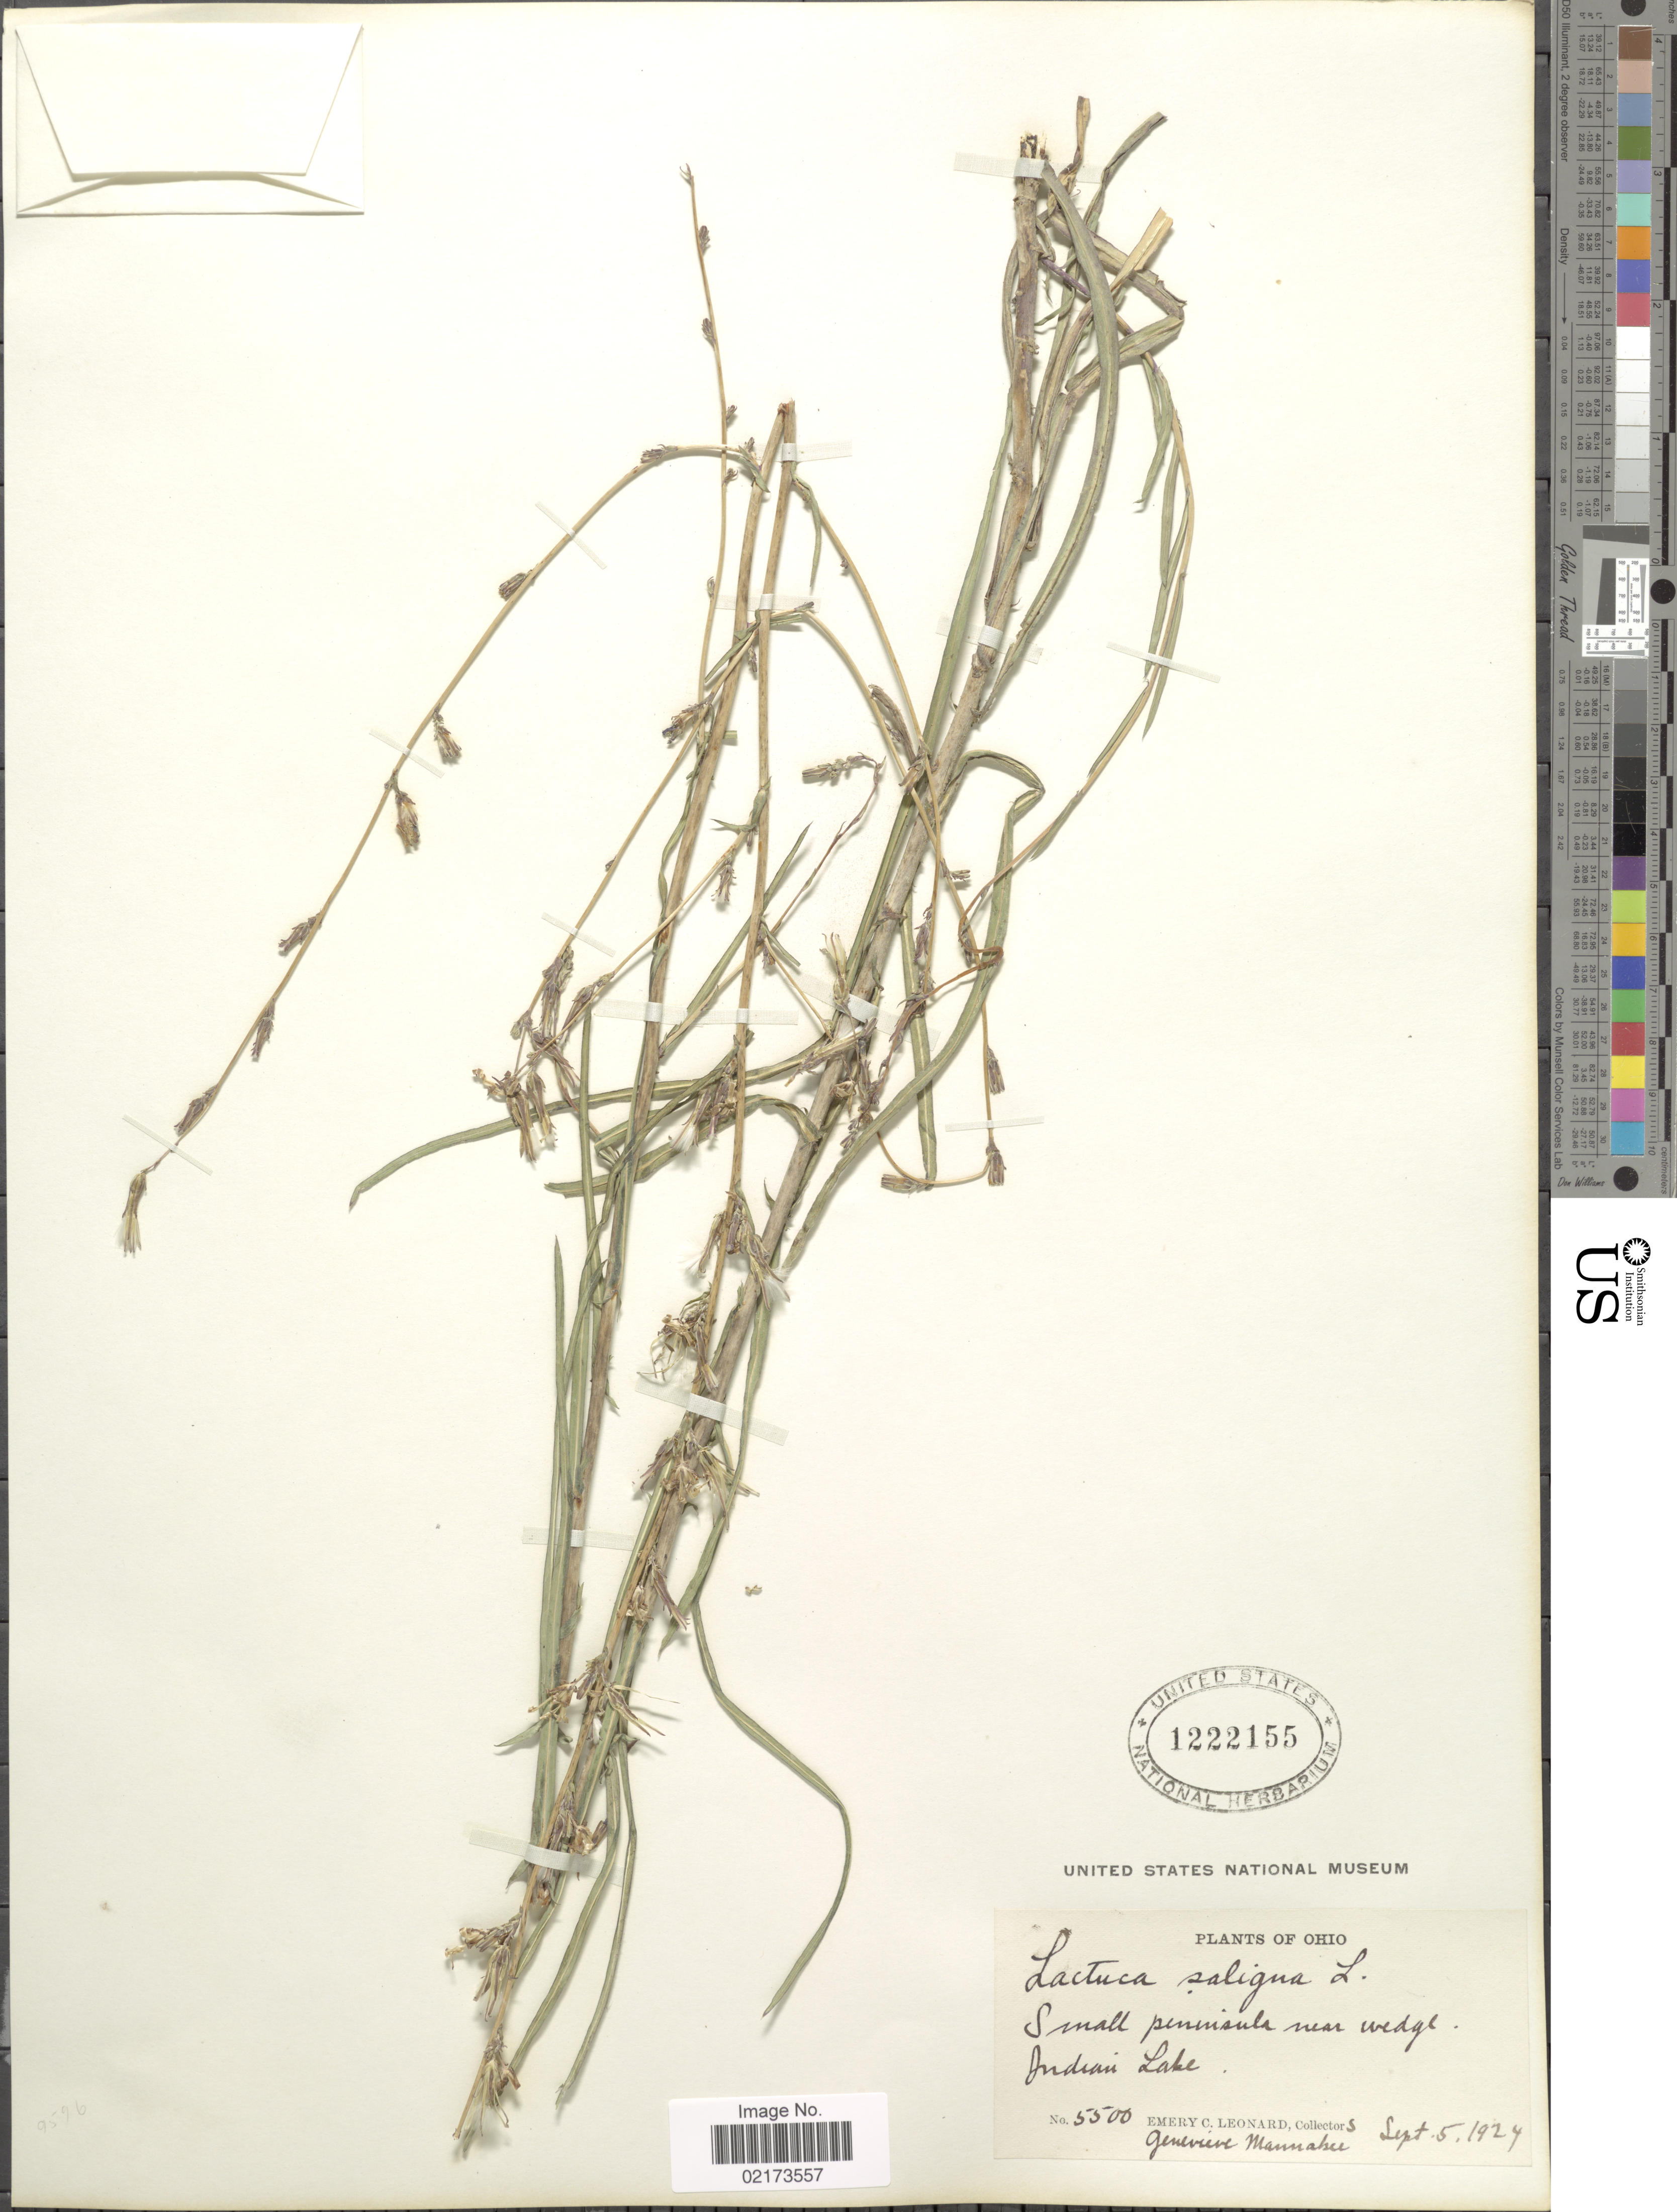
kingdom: Plantae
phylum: Tracheophyta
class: Magnoliopsida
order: Asterales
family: Asteraceae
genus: Lactuca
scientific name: Lactuca saligna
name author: L.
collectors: E. C. Leonard & G. Mannakee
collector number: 5500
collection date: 1924-09-05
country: United States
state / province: Ohio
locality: Indian Lake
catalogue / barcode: US 1222155